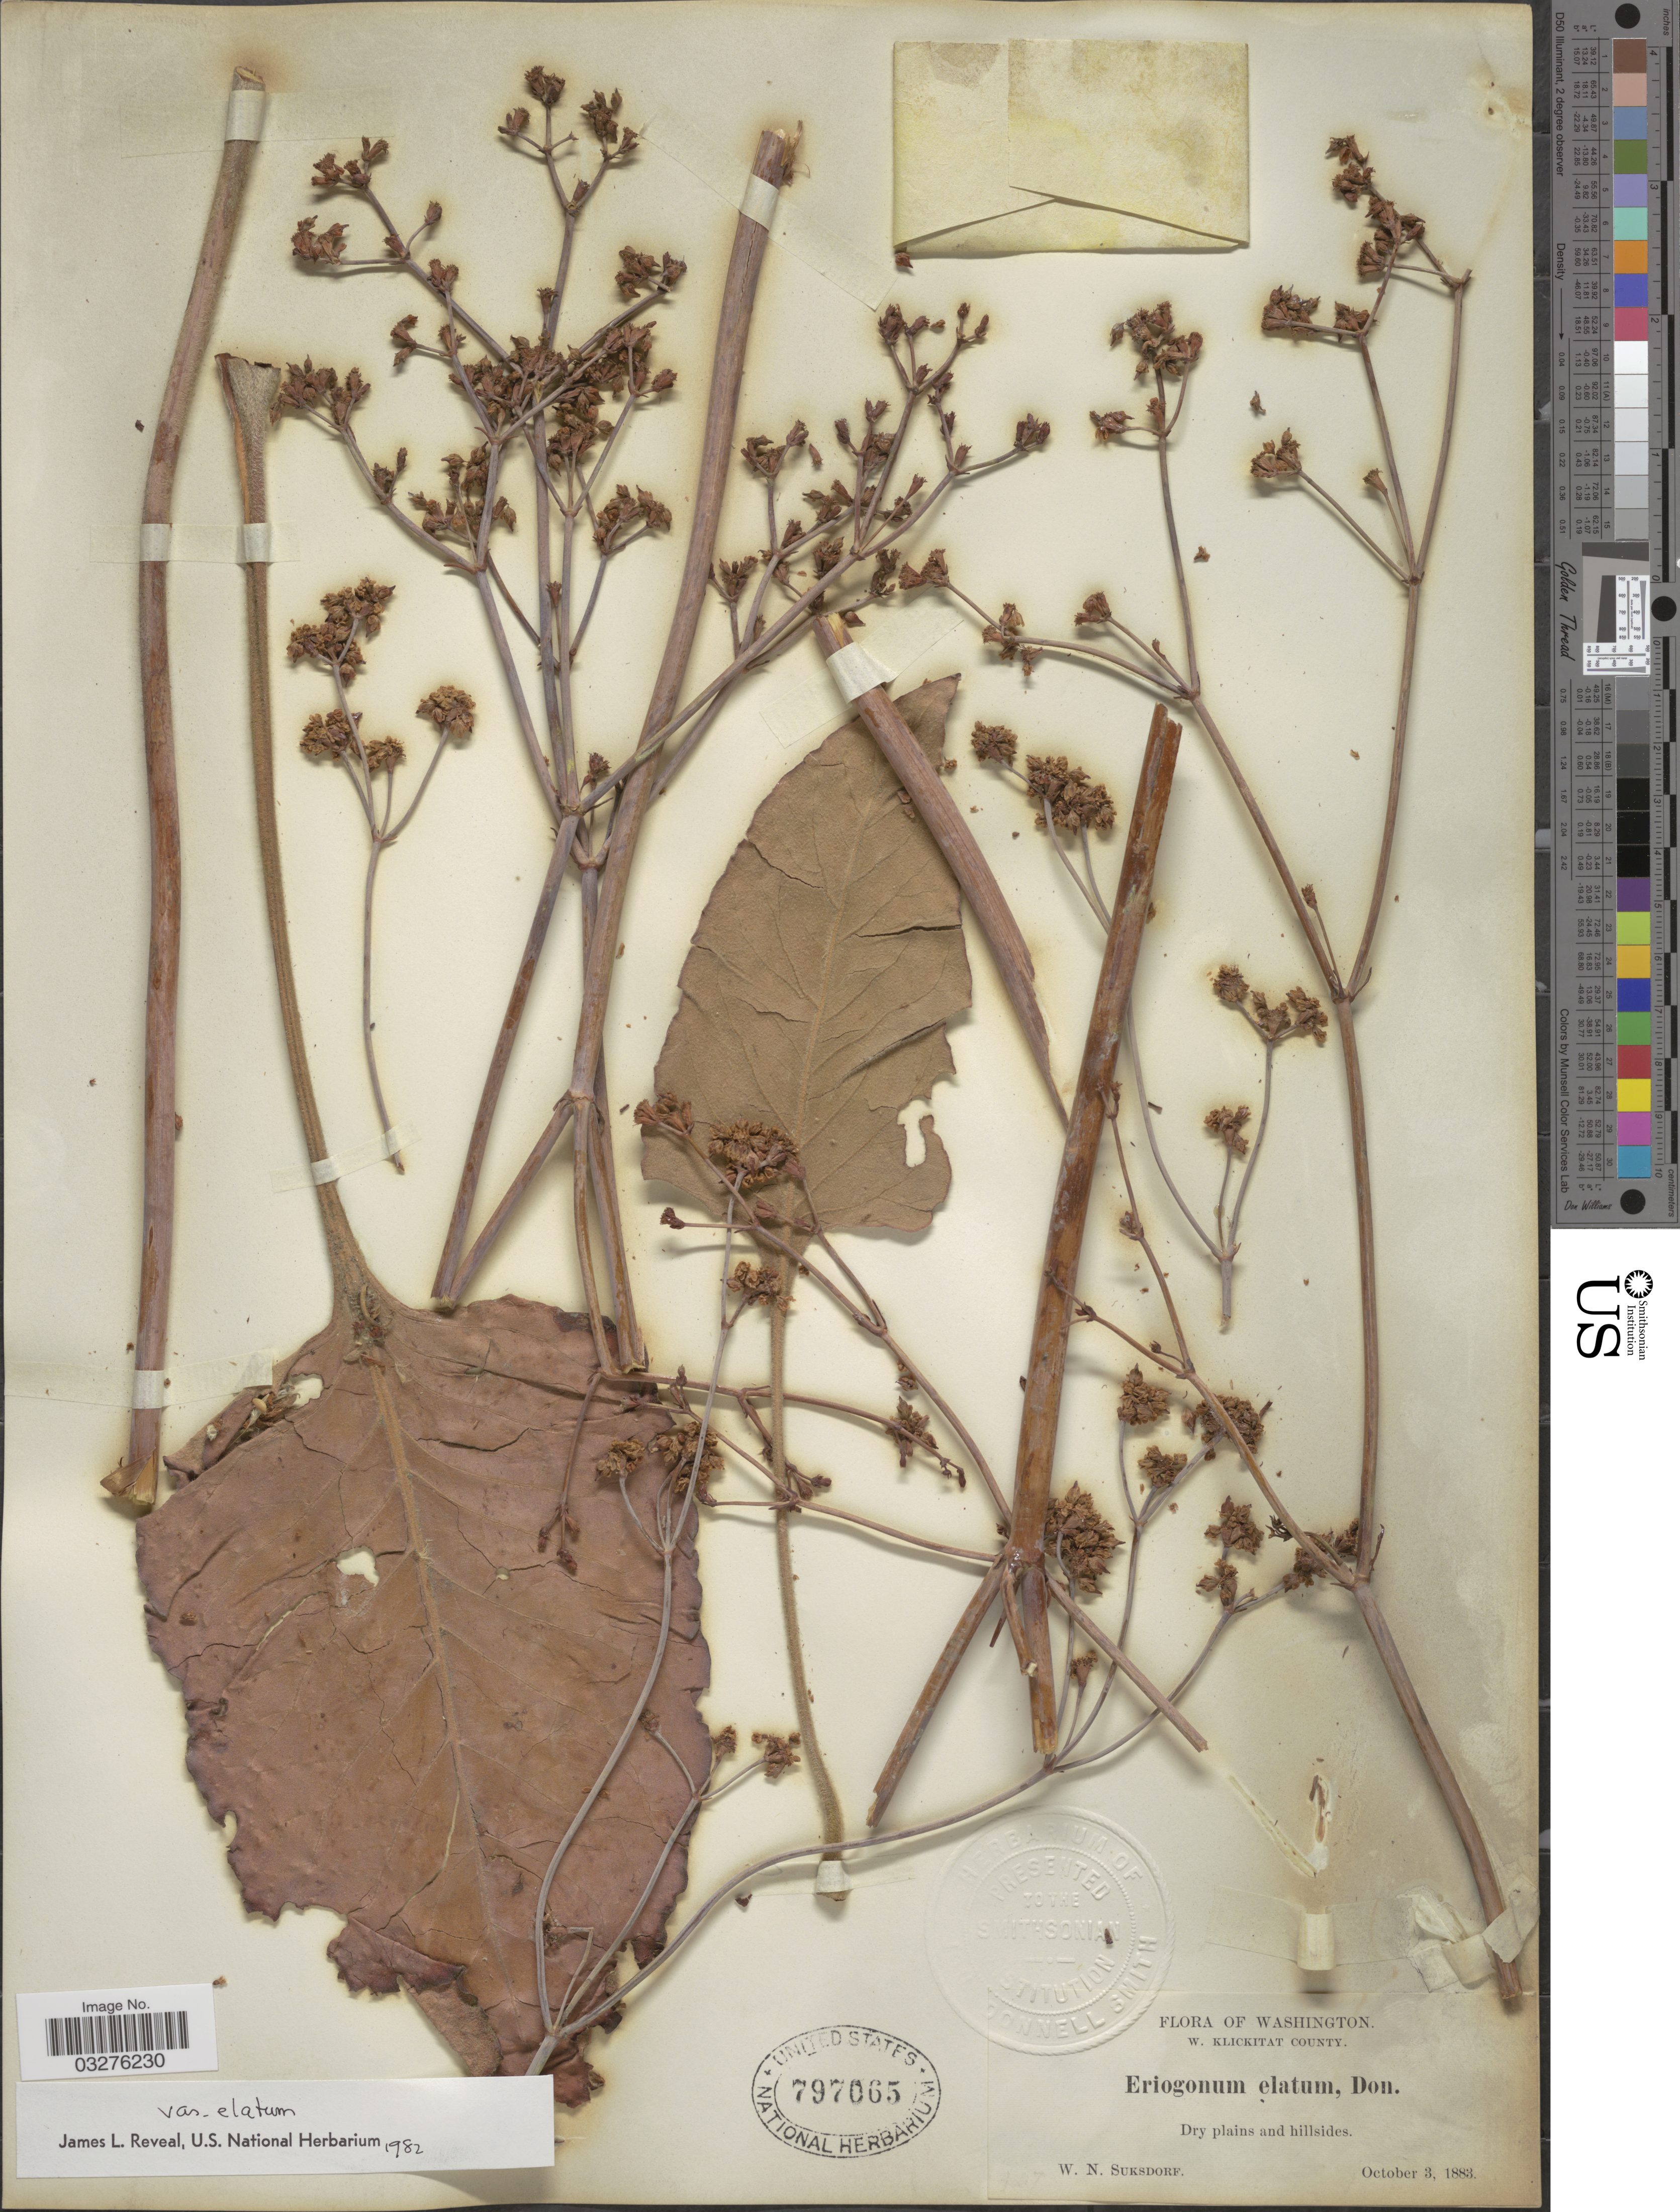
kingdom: Plantae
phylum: Tracheophyta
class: Magnoliopsida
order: Caryophyllales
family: Polygonaceae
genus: Eriogonum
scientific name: Eriogonum elatum var. elatum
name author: Douglas ex Benth.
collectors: W. N. Suksdorf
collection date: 1883-10-03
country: United States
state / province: Washington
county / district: Klickitat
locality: W. Klickitat County.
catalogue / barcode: US 797065